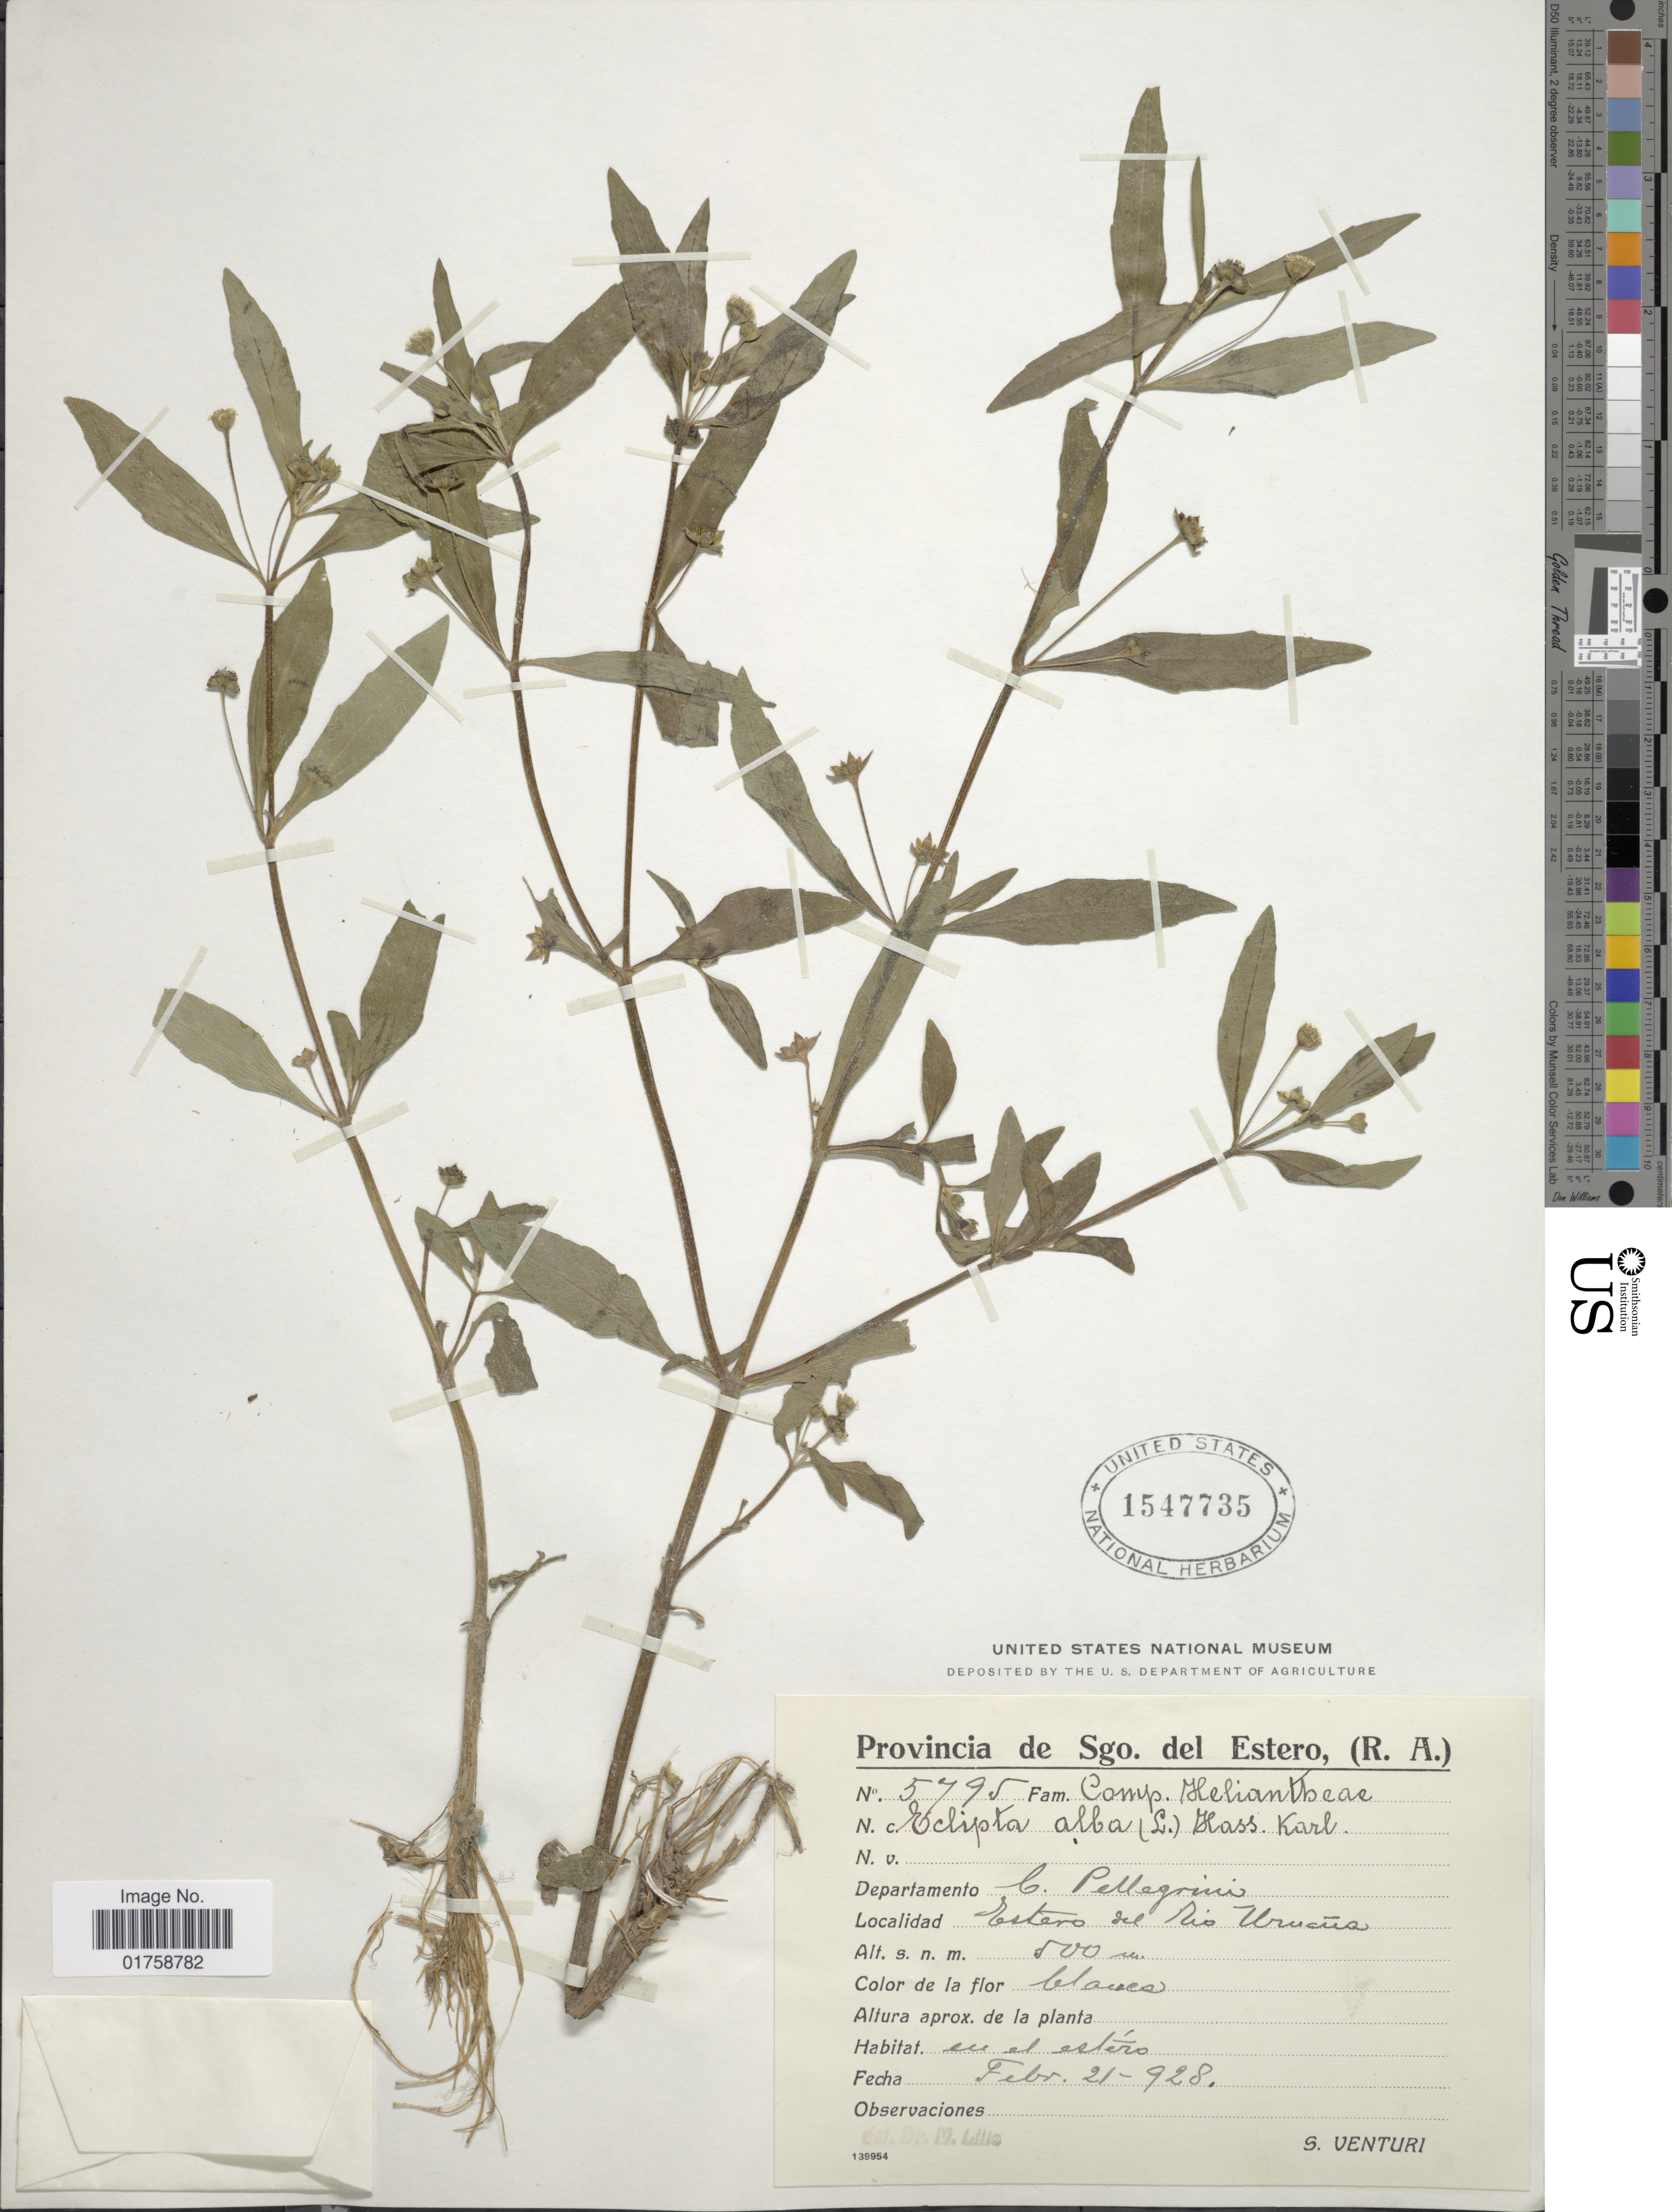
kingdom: Plantae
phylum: Tracheophyta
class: Magnoliopsida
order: Asterales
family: Asteraceae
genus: Eclipta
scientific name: Eclipta alba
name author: (L.) Hassk.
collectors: S. Venturi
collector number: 5795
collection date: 1928-02-21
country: Argentina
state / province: Santiago del Estero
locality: Provincia de Sgo. del Estero (R. A.). Departamento C. Pellegruin. Estero de Rio Urucua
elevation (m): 500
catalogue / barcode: US 1547735